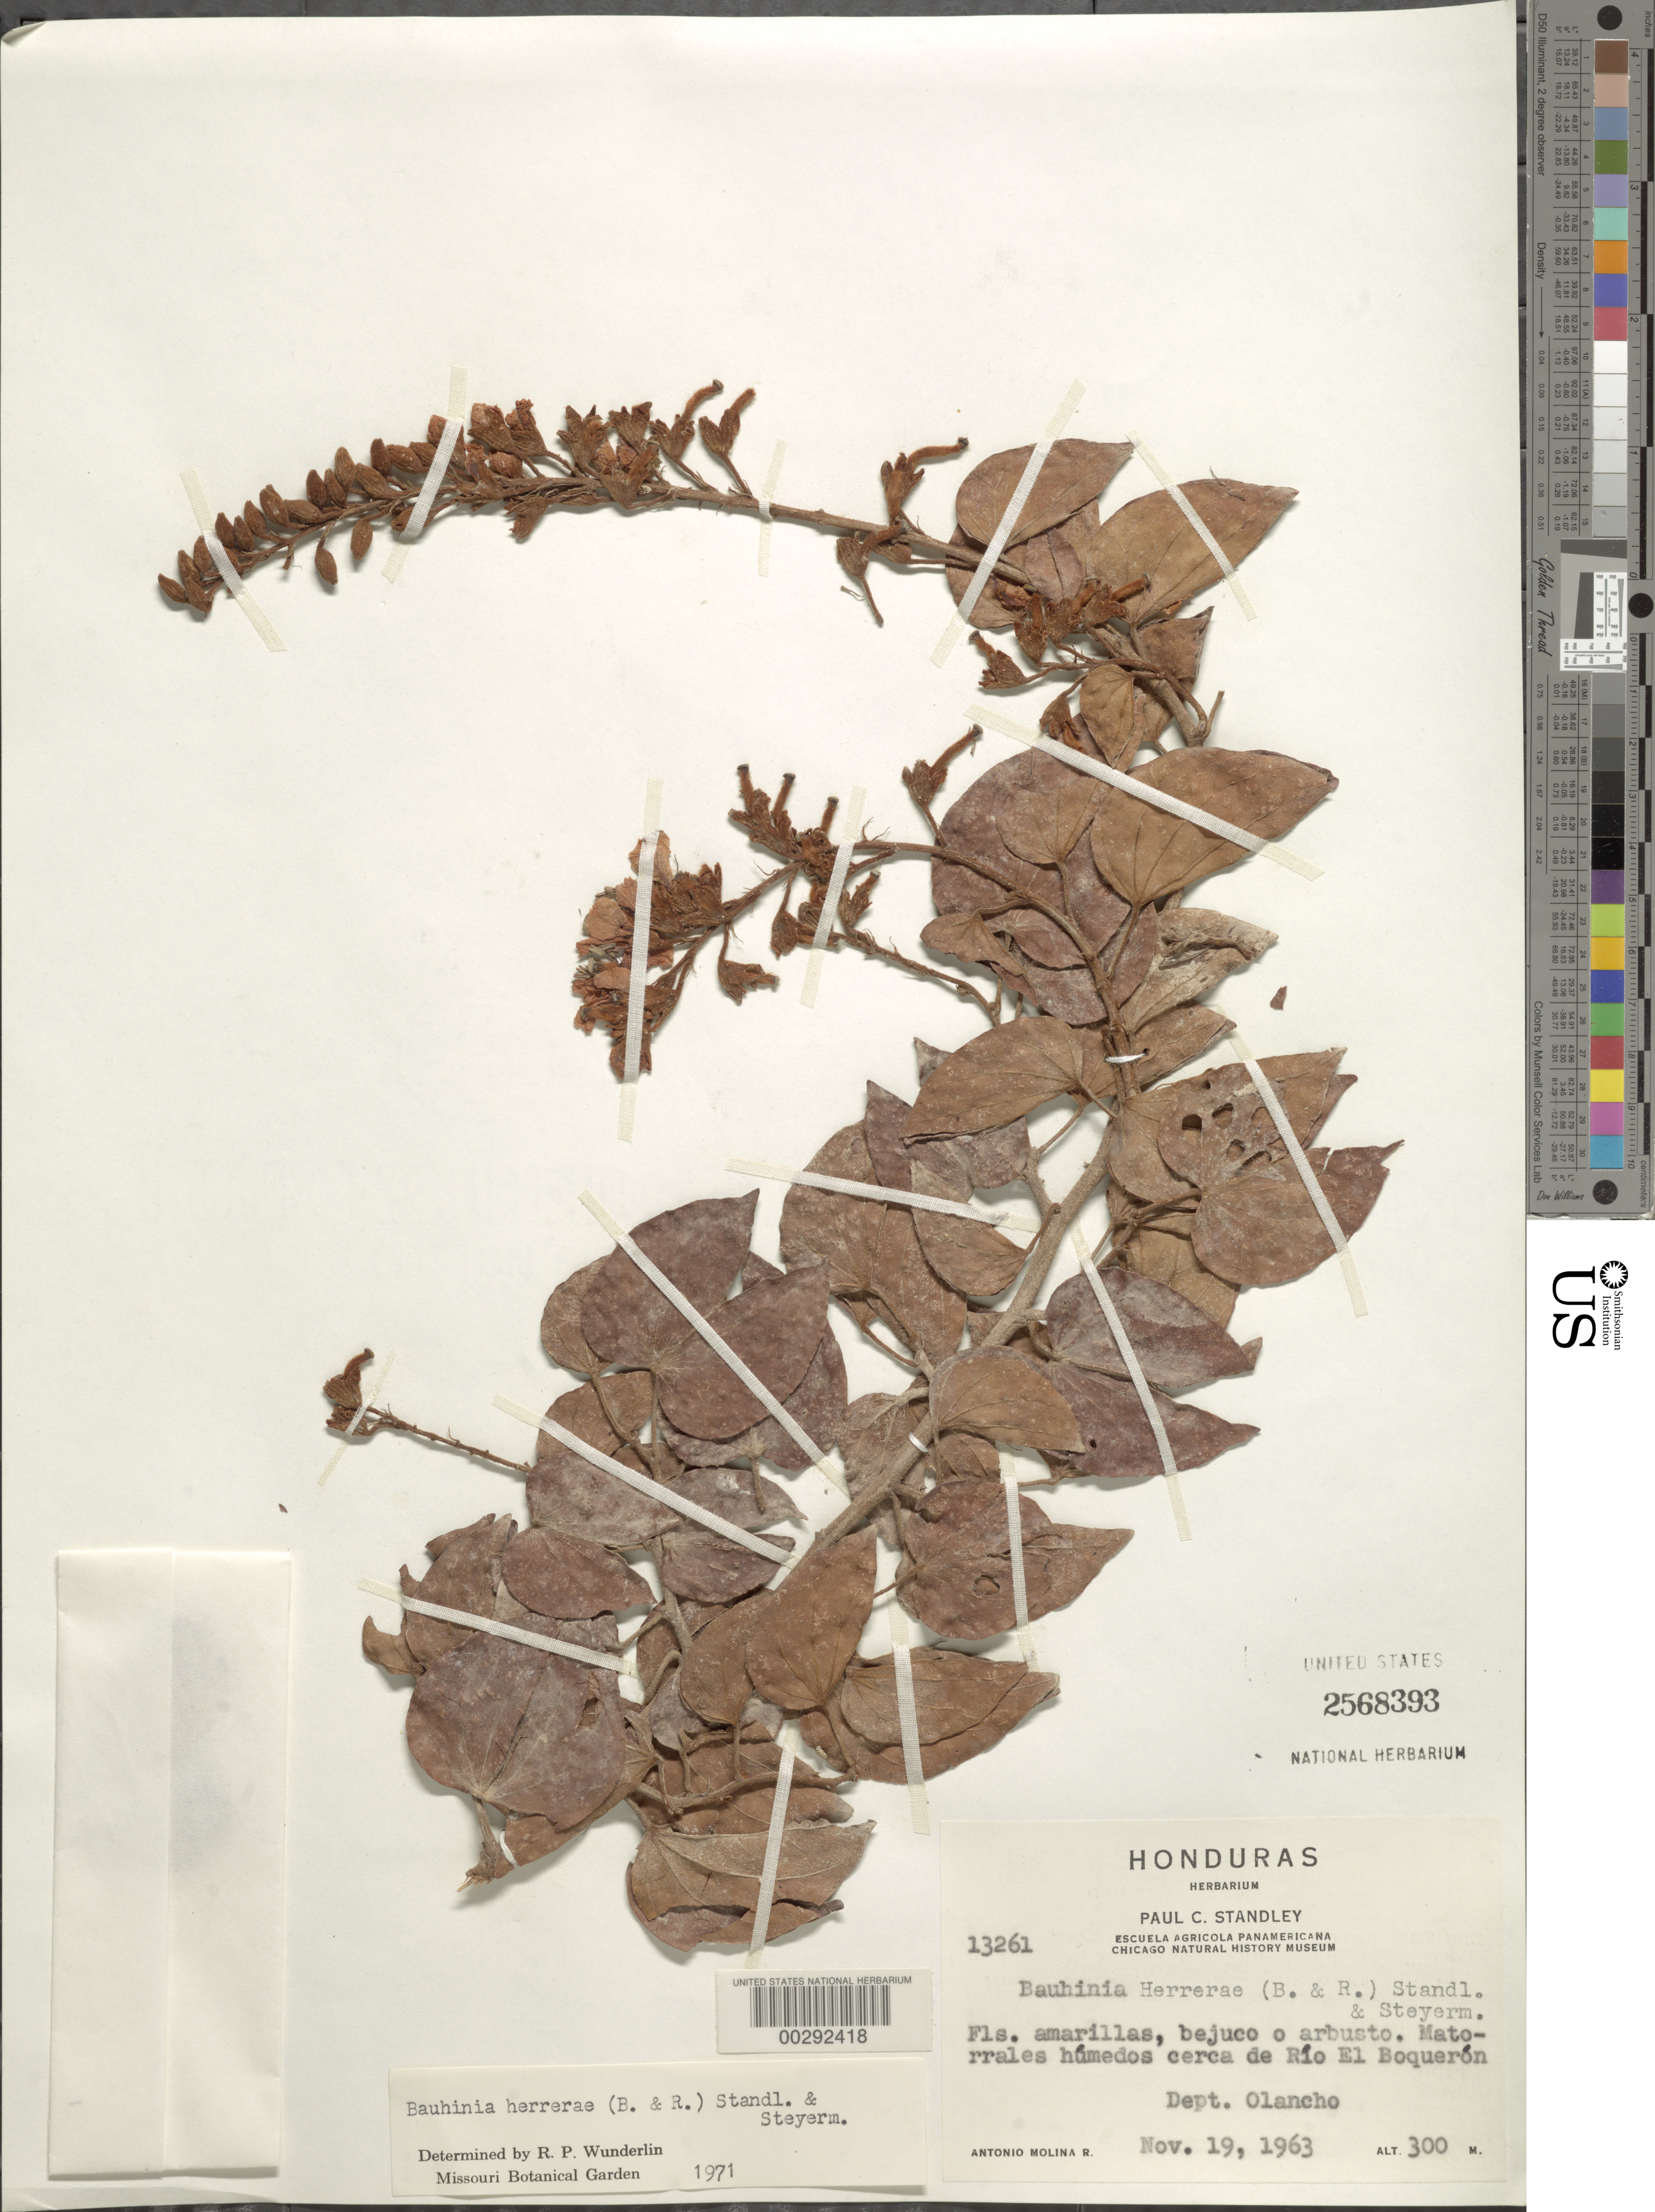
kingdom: Plantae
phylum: Tracheophyta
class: Magnoliopsida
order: Fabales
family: Fabaceae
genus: Bauhinia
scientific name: Bauhinia herrerae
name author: (Britton & Rose) Standl. & Steyerm.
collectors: A. Molina R.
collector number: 13261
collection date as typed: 19 Nov 1963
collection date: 1963-11-19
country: Honduras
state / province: Olancho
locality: Río El Boqueron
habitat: Moist thickets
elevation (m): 300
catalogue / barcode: US 2568393